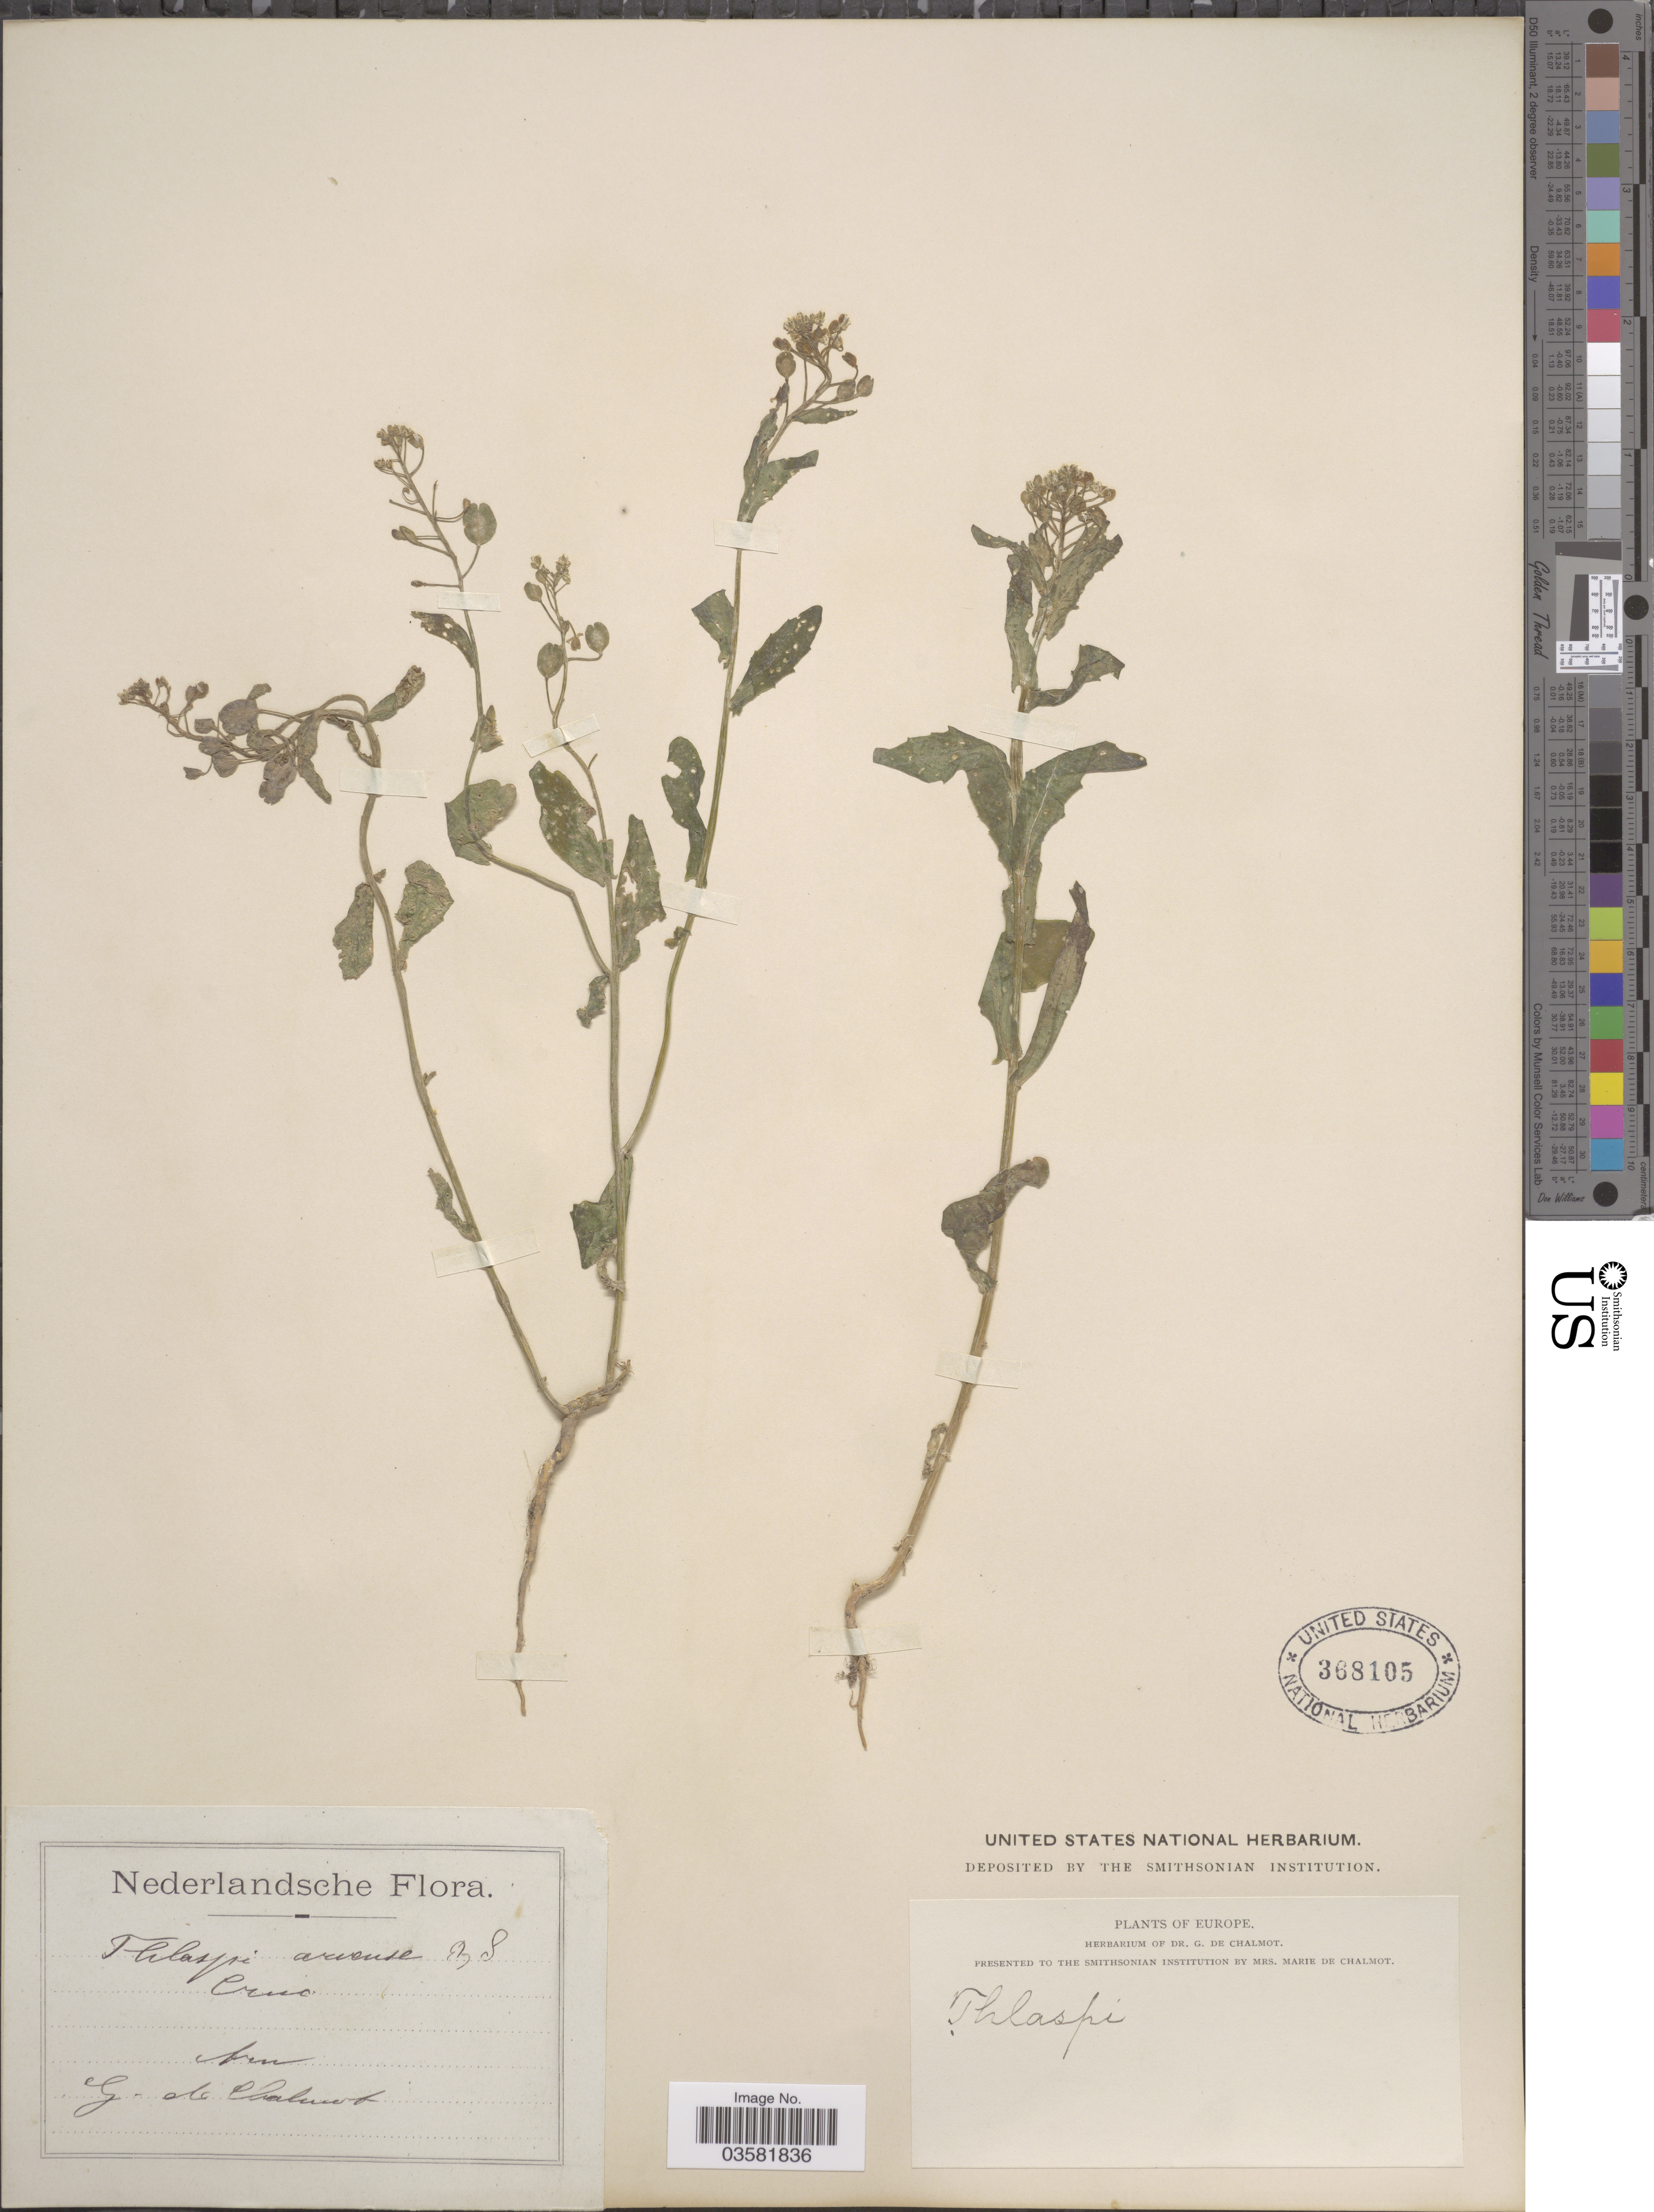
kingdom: Plantae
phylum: Tracheophyta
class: Magnoliopsida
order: Brassicales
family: Brassicaceae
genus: Thlaspi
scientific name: Thlaspi arvense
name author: L.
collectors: G. de Chalmot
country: Netherlands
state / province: Gelderland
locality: Arn.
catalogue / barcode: US 368105